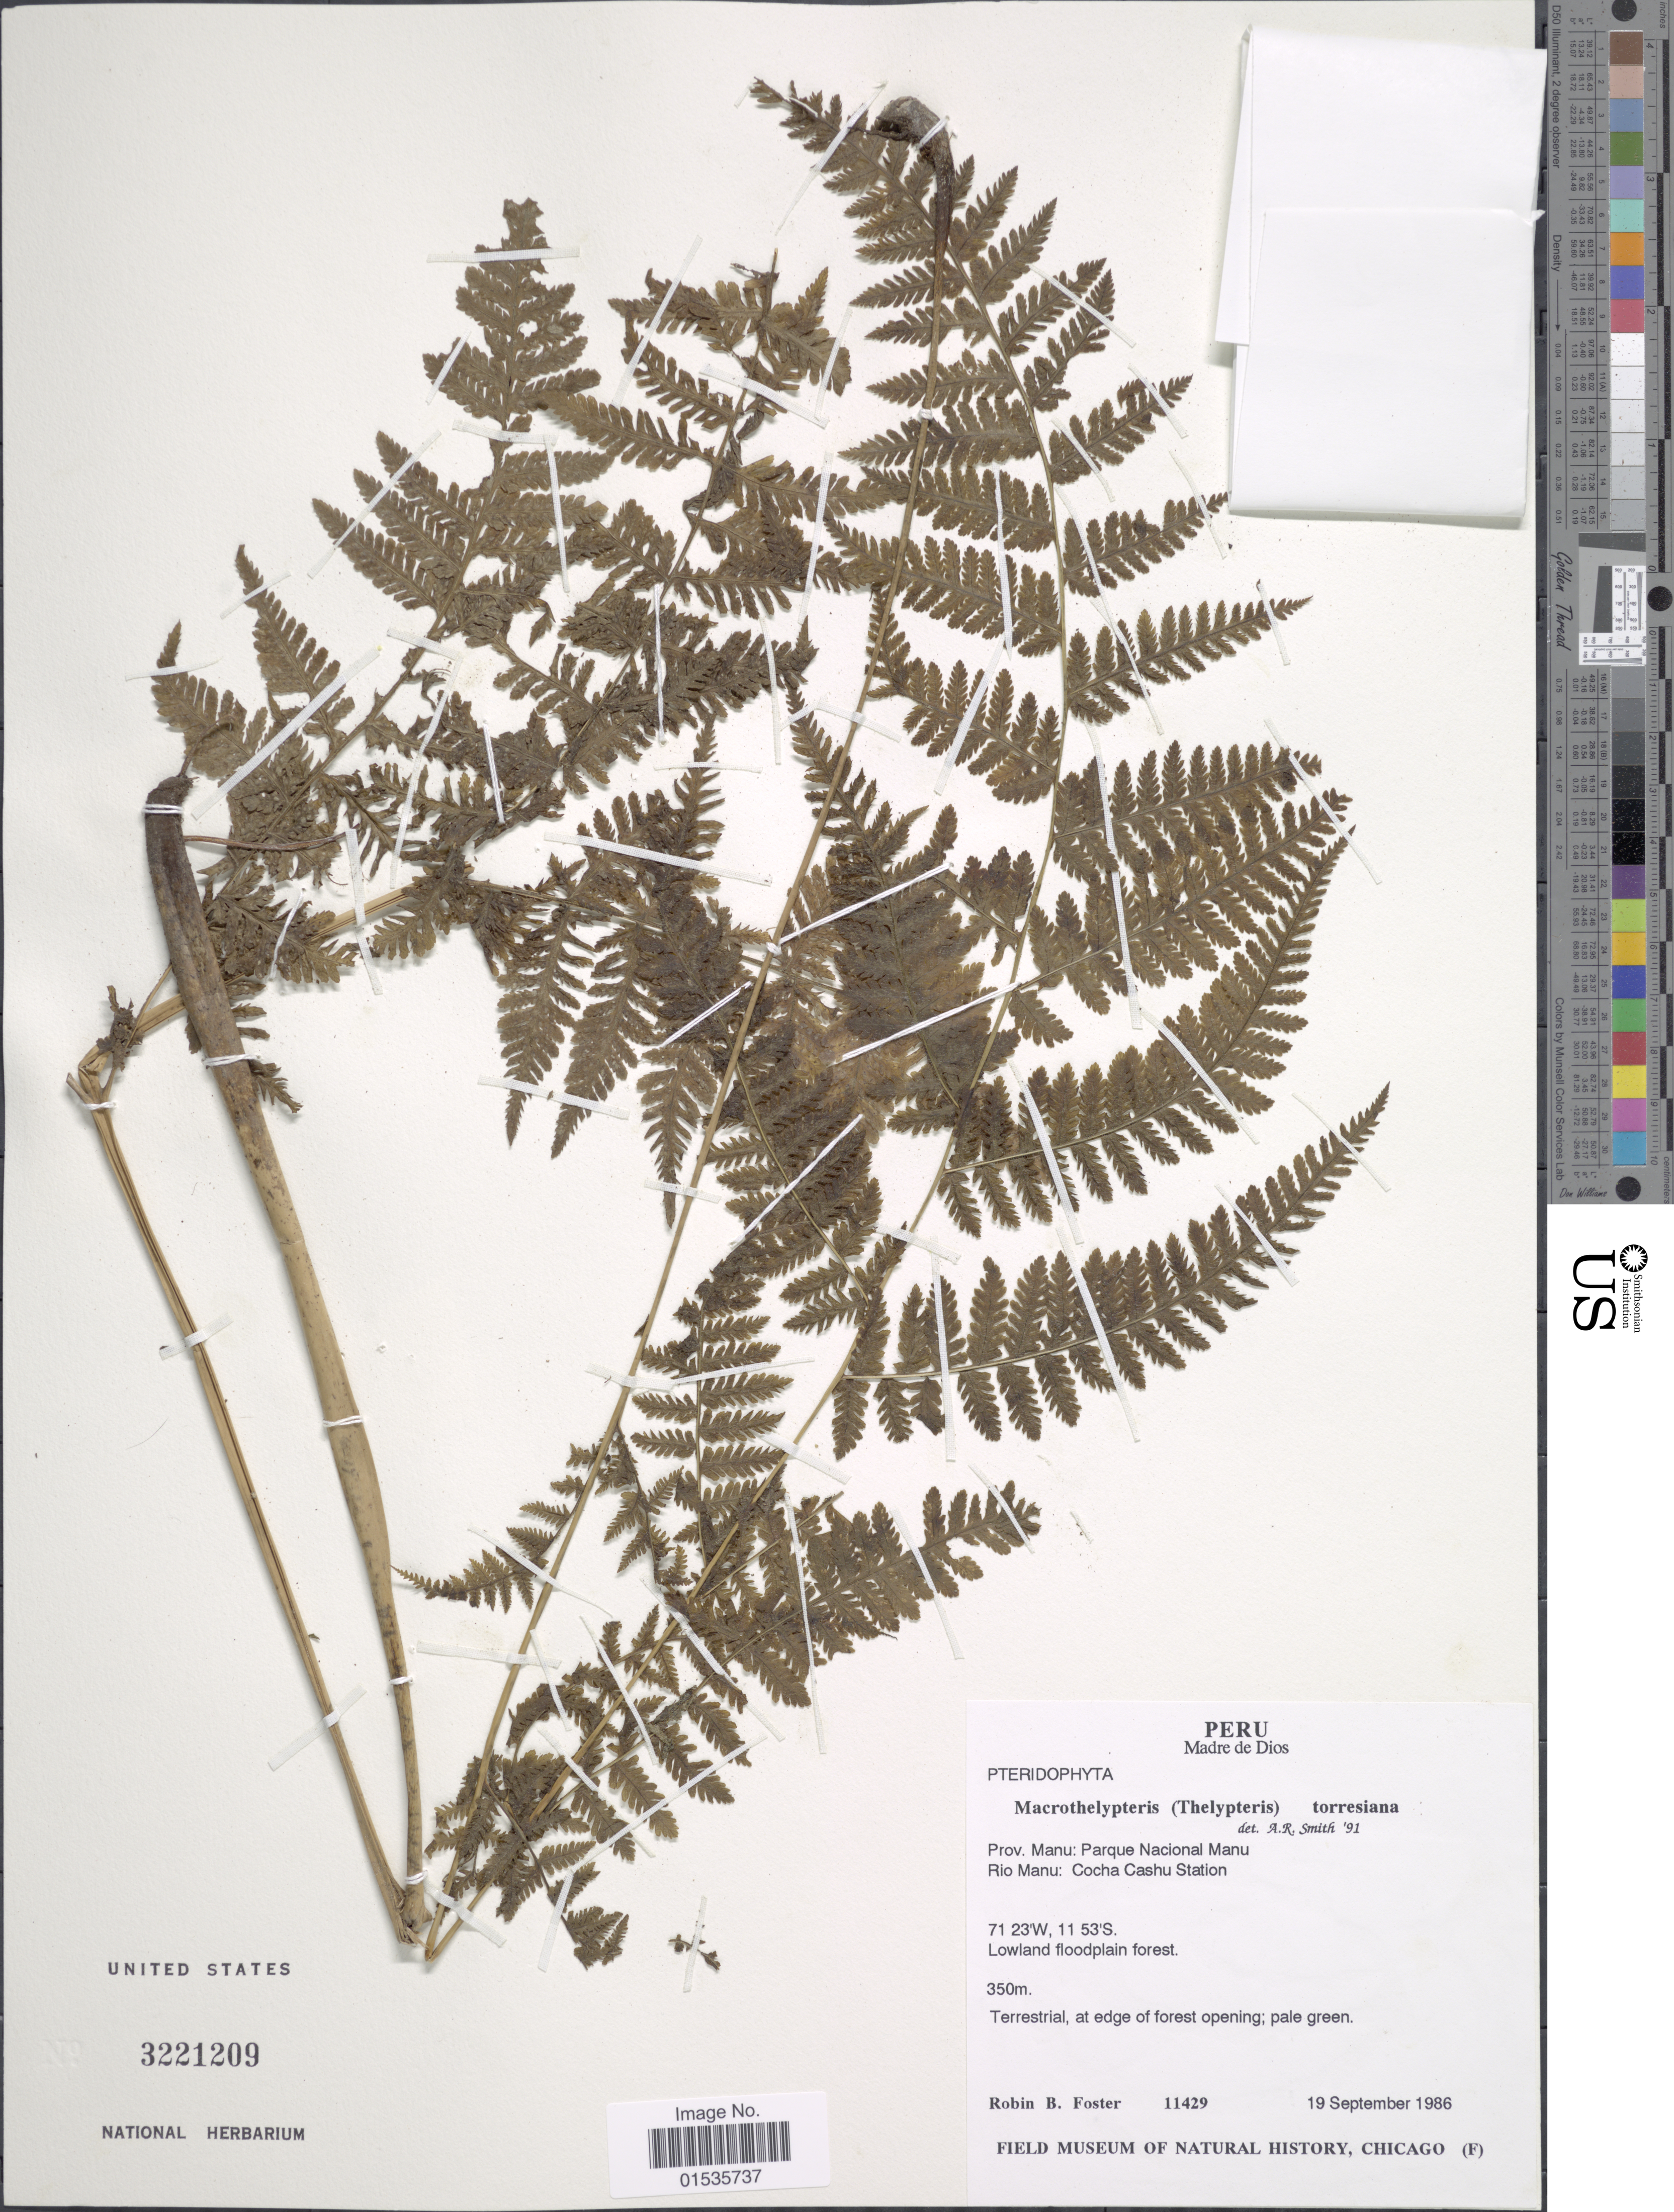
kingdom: Plantae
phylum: Tracheophyta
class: Polypodiopsida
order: Polypodiales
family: Thelypteridaceae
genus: Macrothelypteris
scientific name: Macrothelypteris torresiana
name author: (Gaudich.) Ching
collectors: R. B. Foster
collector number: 11429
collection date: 1986-09-19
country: Peru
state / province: Madre de Dios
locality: Peru Madre de Dios. Prov. Manu: Parque Nacional Manu, Rio Manu: Cocha Cashu Station.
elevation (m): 350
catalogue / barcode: US 3221209